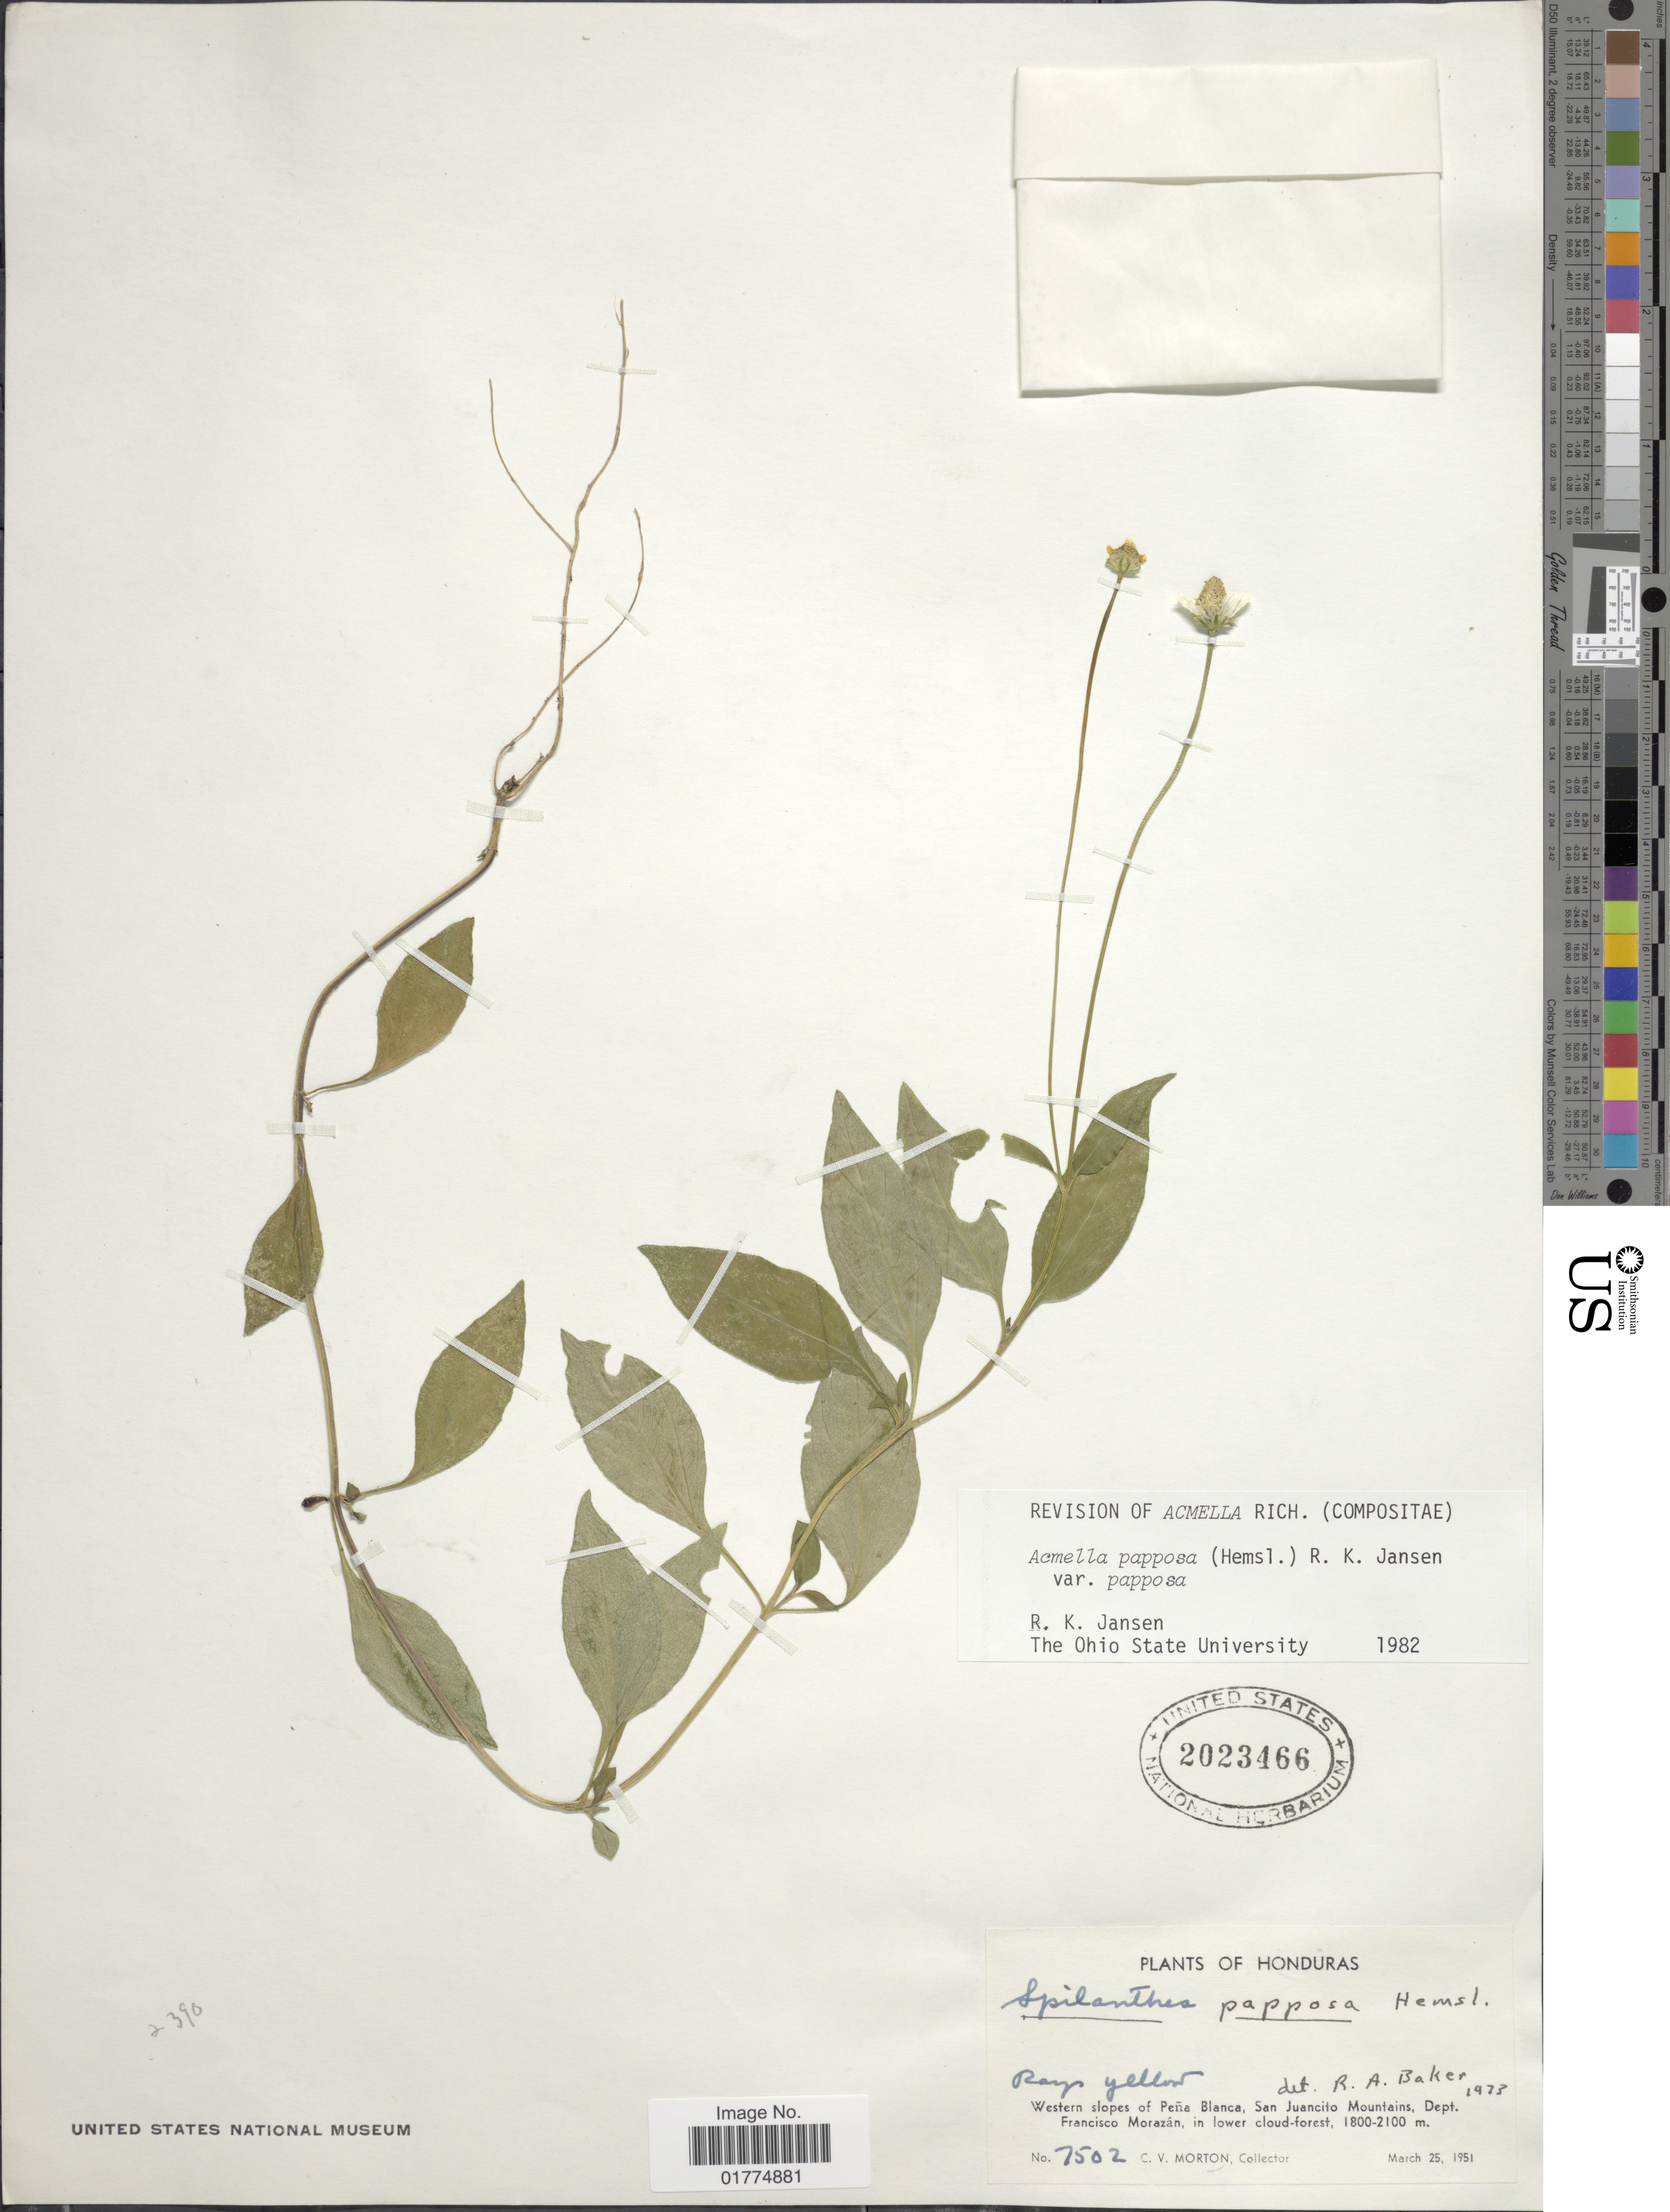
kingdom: Plantae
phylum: Tracheophyta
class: Magnoliopsida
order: Asterales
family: Asteraceae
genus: Acmella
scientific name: Acmella papposa var. papposa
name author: (Hemsl.) R.K. Jansen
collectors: C. V. Morton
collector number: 7502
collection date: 1951-03-25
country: Honduras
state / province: Fco. Morazán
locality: Western slopes of Peña Blanca, San Juancito Mountains, Dept. Francisco Morazán, in lower cloud-forest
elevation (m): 1800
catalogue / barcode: US 2023466